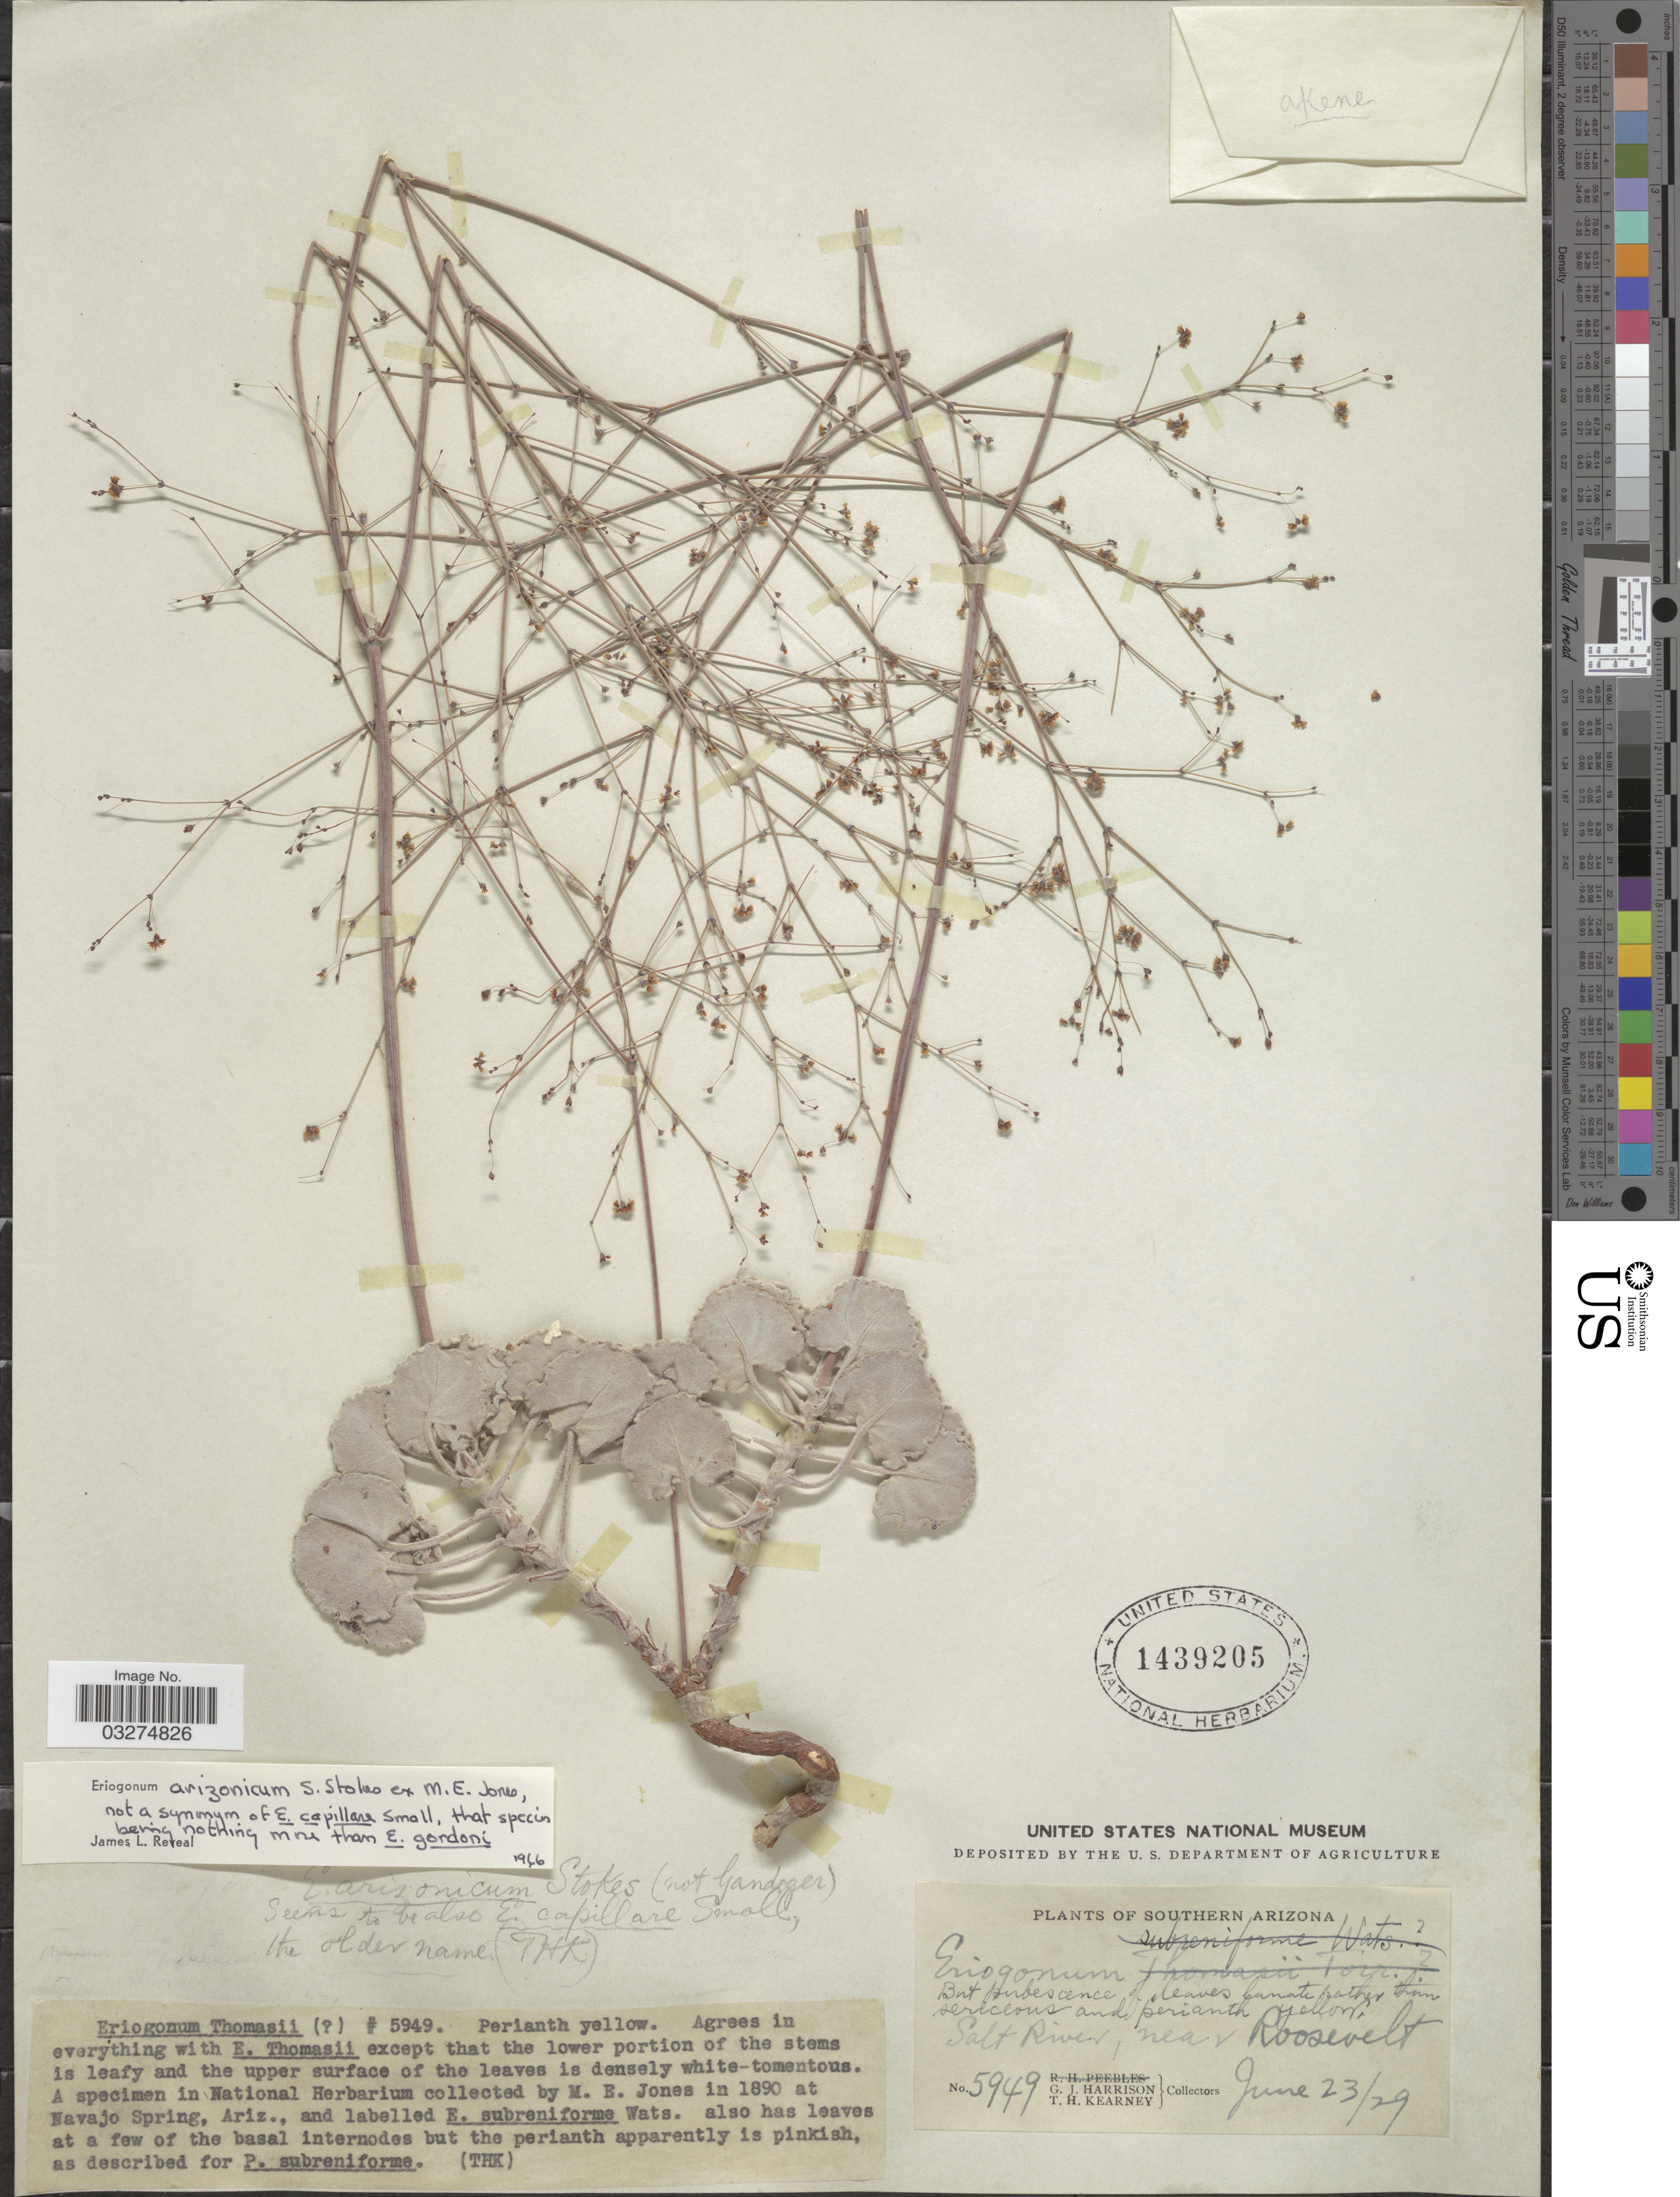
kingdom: Plantae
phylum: Tracheophyta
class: Magnoliopsida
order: Caryophyllales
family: Polygonaceae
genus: Eriogonum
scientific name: Eriogonum arizonicum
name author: Gand.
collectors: G. J. Harrison & T. H. Kearney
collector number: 5949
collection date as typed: Transcribed d/m/y: 23/6/29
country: United States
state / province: Arizona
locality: Southern Arizona. Salt River, near Roosevelt.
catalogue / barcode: US 1439205